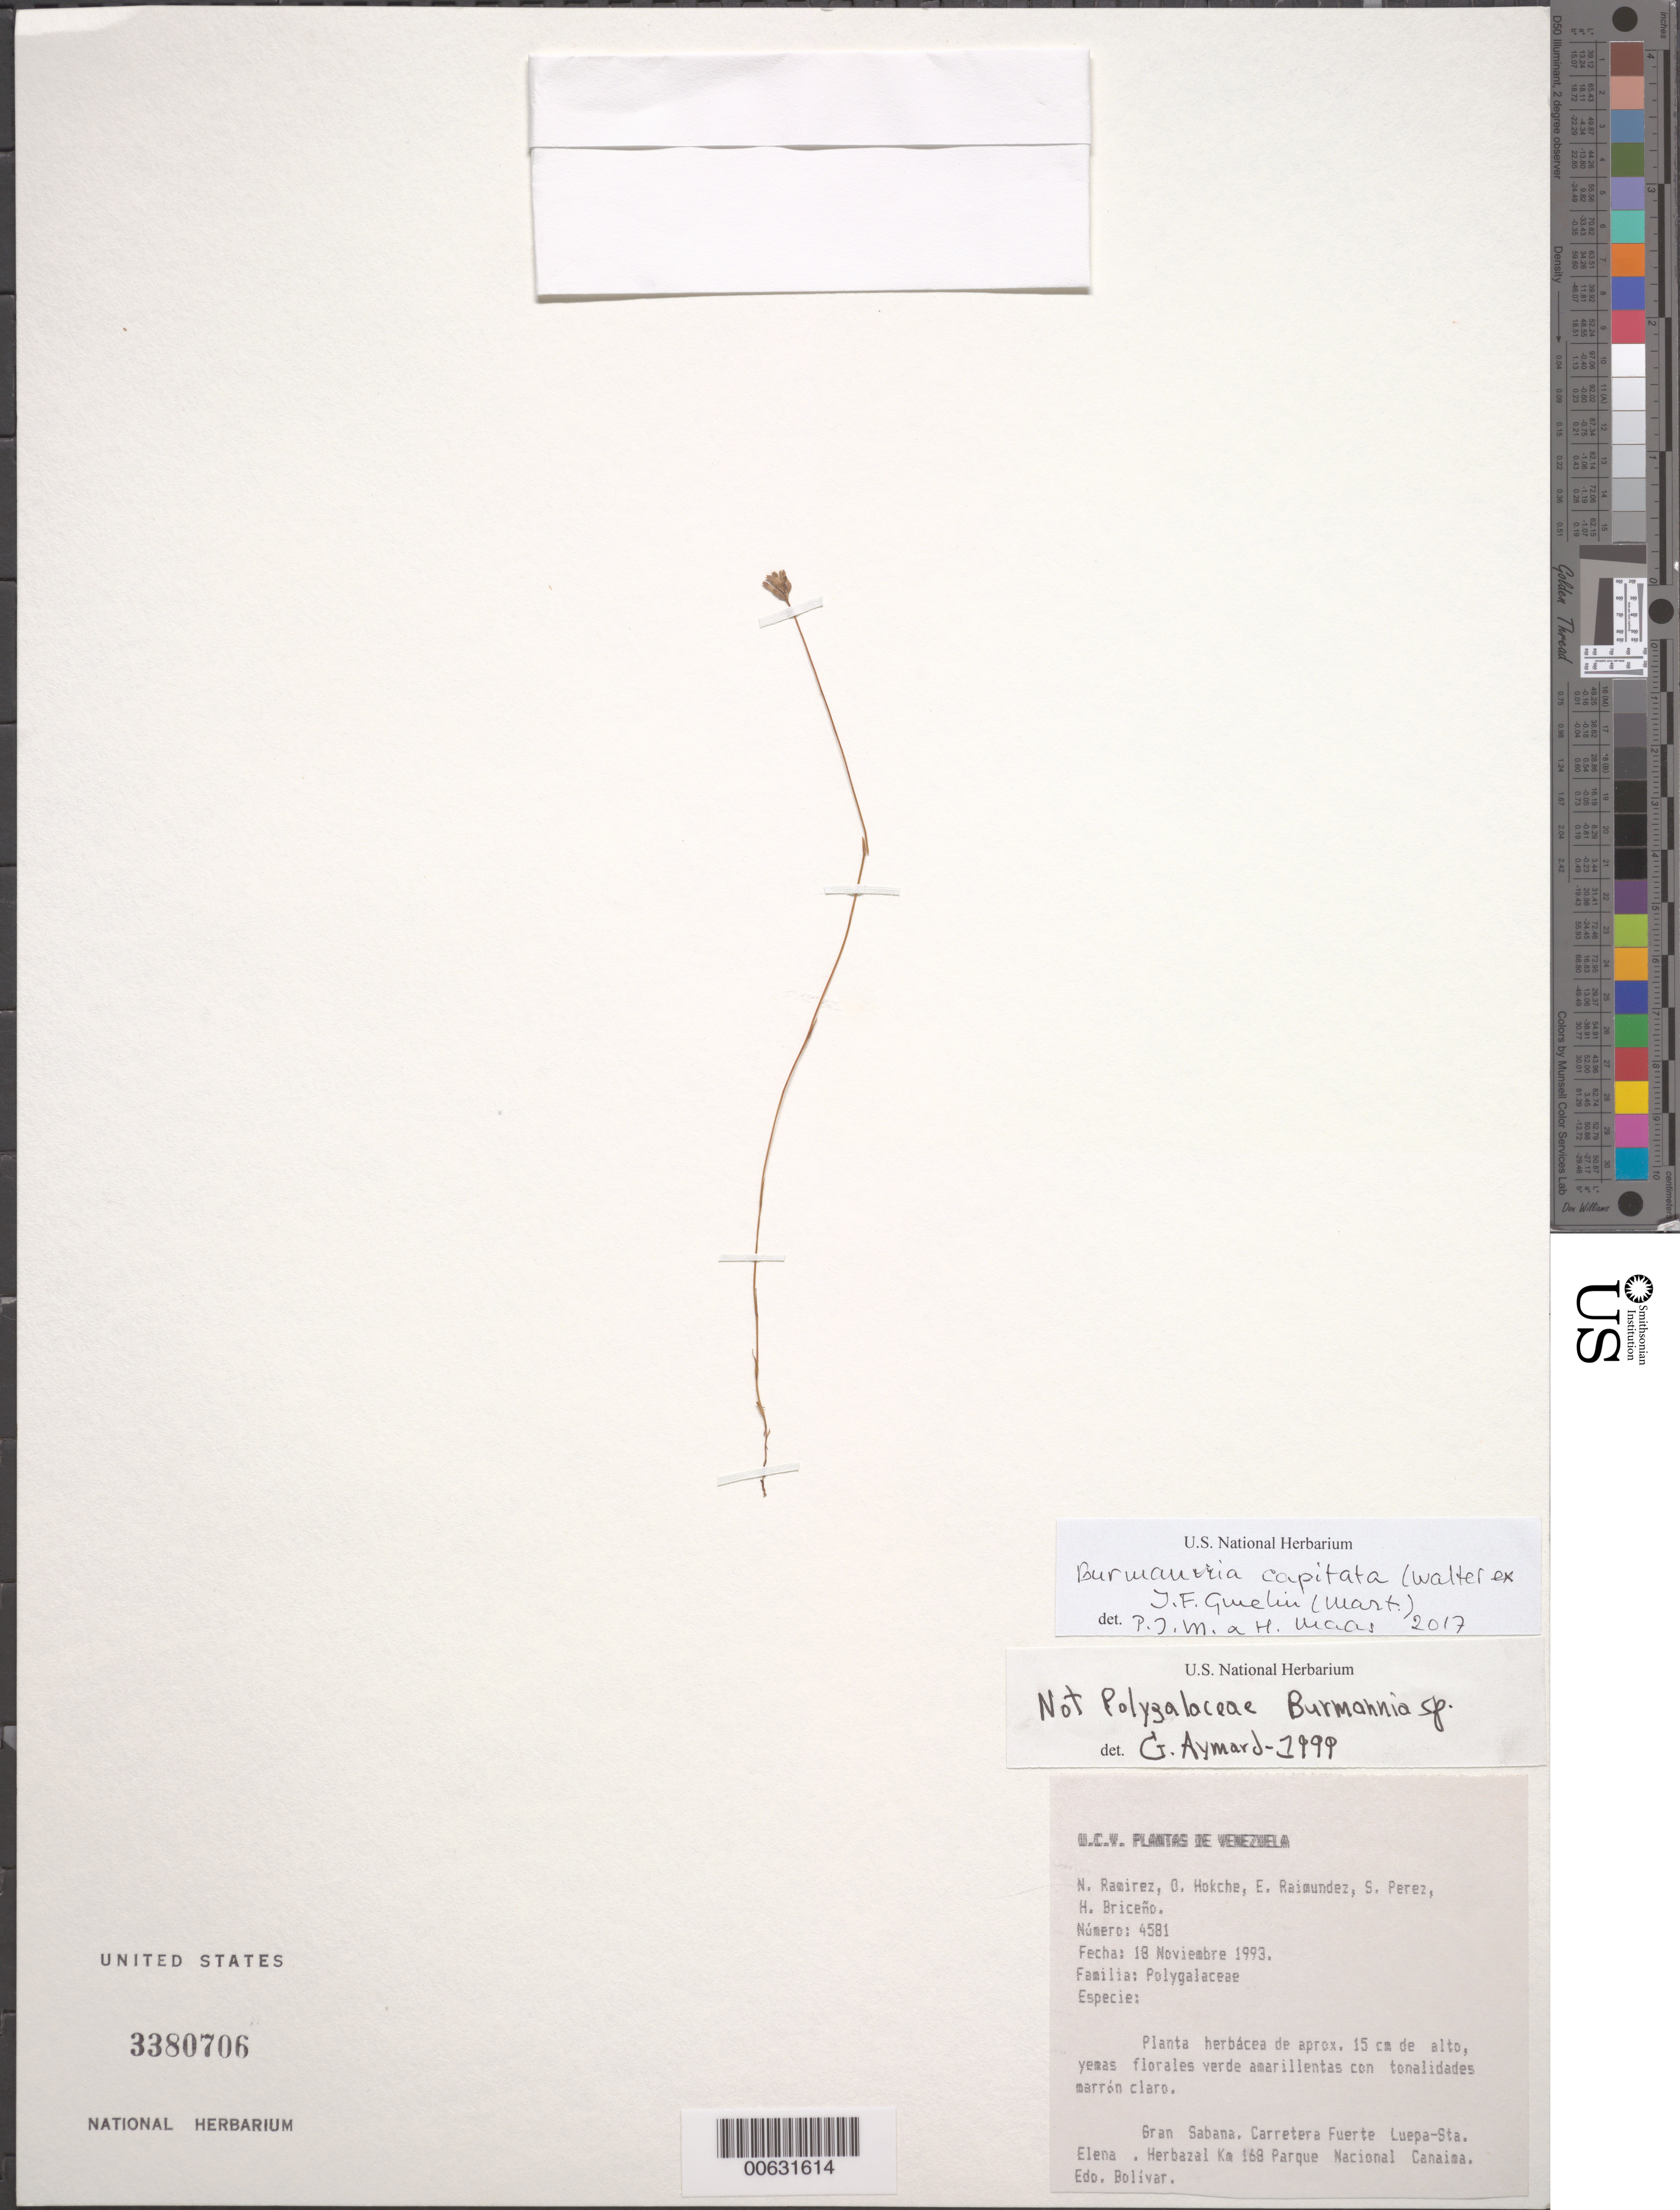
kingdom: Plantae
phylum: Tracheophyta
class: Liliopsida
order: Dioscoreales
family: Burmanniaceae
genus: Burmannia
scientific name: Burmannia capitata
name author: (Walter ex J.F. Gmel.) Mart.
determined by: Maas, P. J. M., Curator of the herbarium (U), Nationaal Herbarium Nederland (NETHERLANDS)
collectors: N. Ramírez, O. Hokche, E. Raimundez, S. Perez & H. Briceno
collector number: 4581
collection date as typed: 18 Nov 1993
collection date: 1993-11-18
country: Venezuela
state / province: Bolivar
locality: Canaima national park, gran sabana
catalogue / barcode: US 3380706